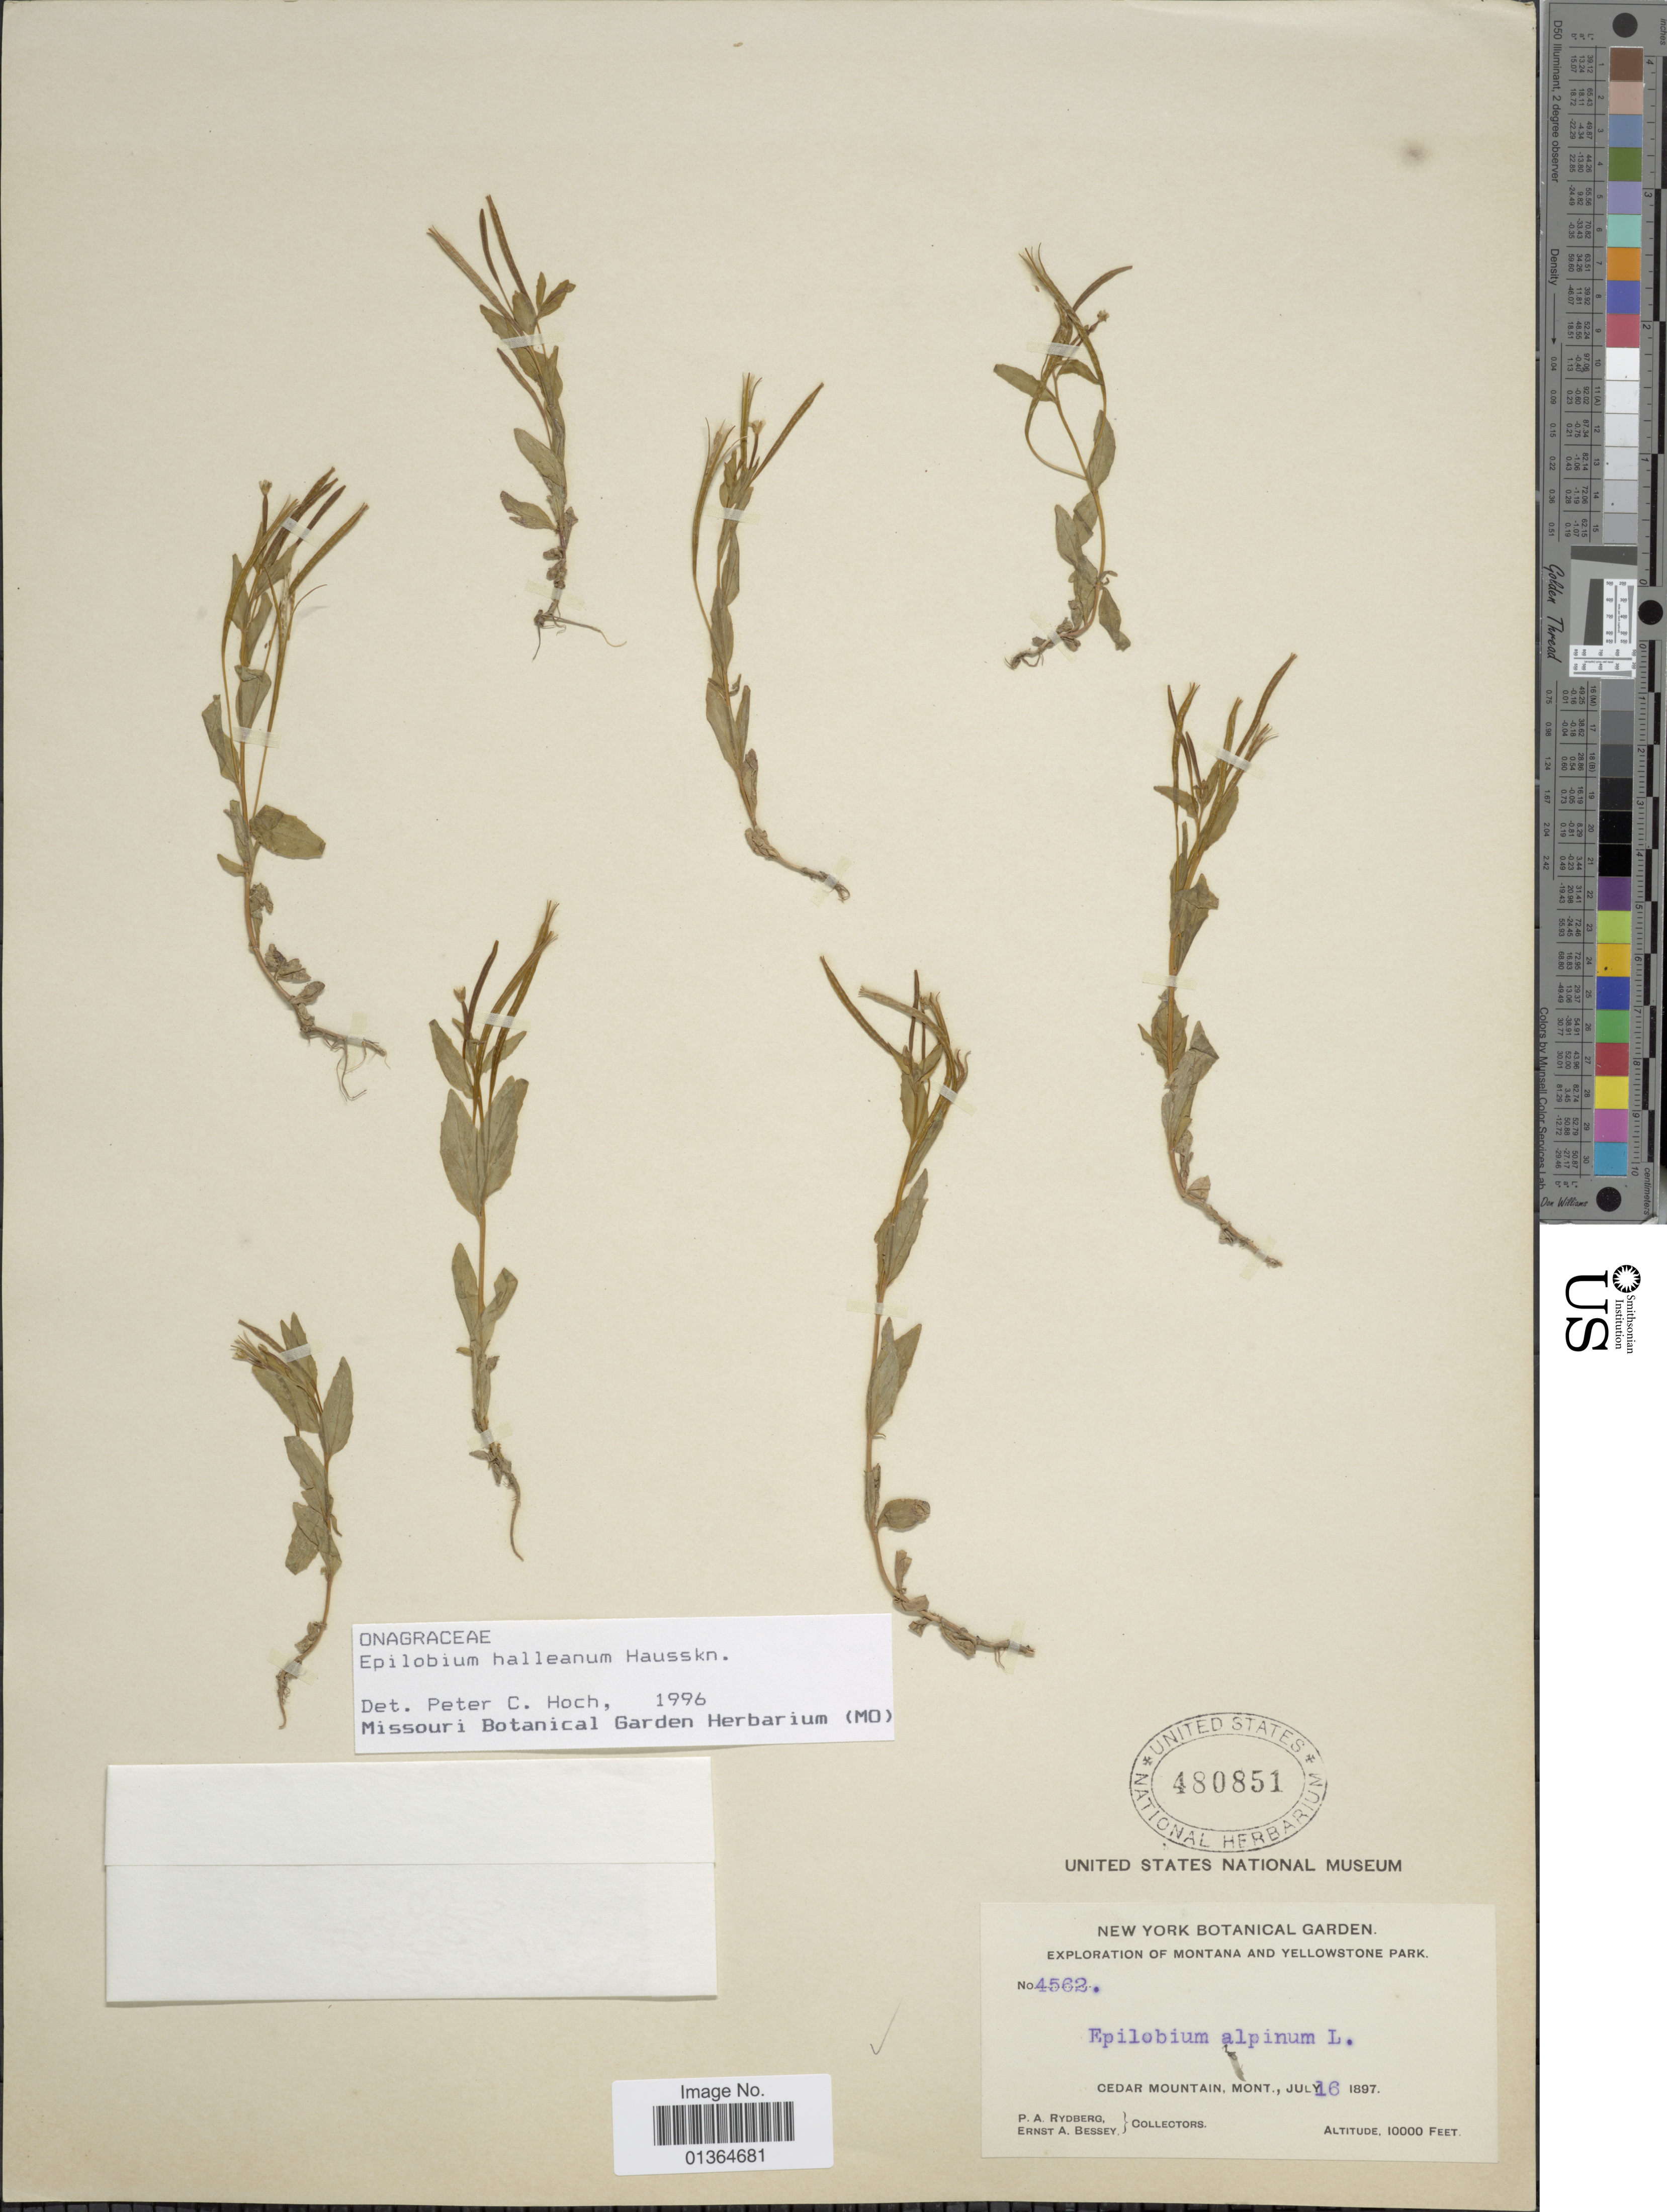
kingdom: Plantae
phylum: Tracheophyta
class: Magnoliopsida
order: Myrtales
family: Onagraceae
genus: Epilobium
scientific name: Epilobium hallianum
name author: Hausskn.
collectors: P. A. Rydberg & E. A. Bessey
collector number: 4562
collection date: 1897-07-16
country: United States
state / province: Montana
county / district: Madison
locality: Cedar Mountain.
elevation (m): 3048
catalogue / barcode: US 480851